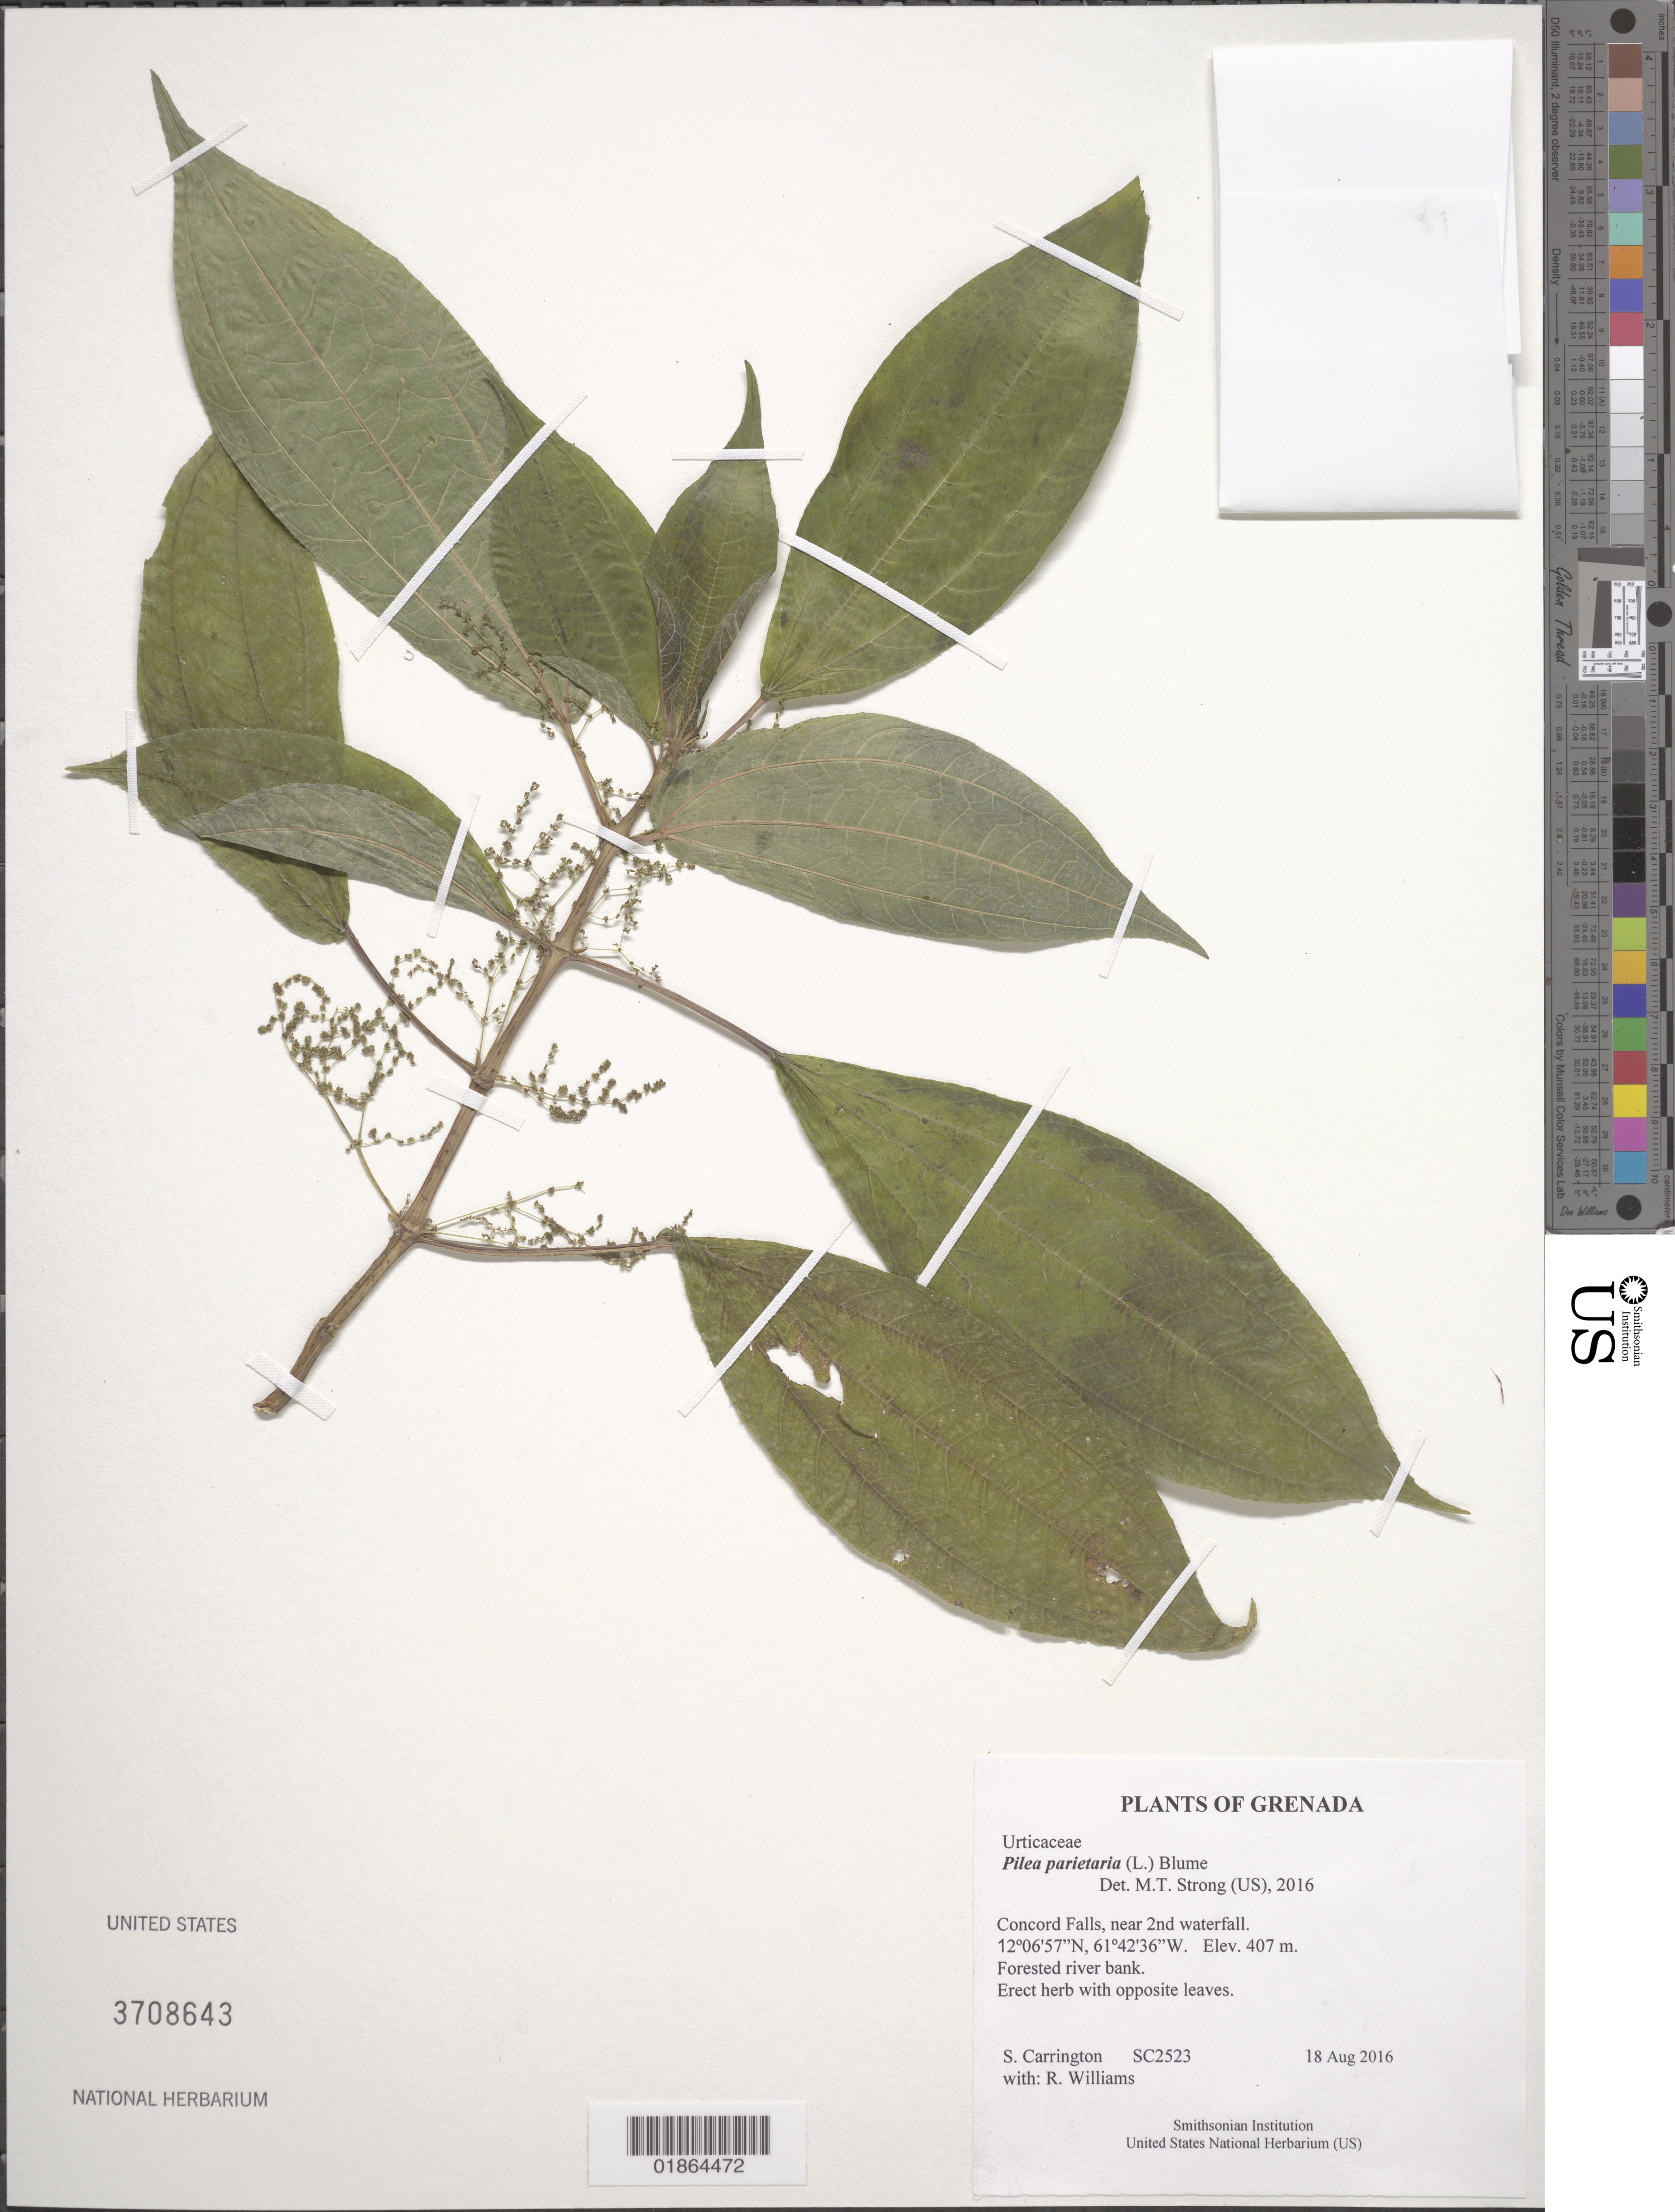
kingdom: Plantae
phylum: Tracheophyta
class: Magnoliopsida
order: Rosales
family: Urticaceae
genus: Pilea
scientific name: Pilea parietaria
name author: (L.) Blume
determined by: Strong, M. T., (US), Smithsonian Institution - National Museum of Natural History (UNITED STATES)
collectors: C. M. S. Carrington & R. Williams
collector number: SC2523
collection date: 2016-08-18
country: Grenada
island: Grenada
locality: Concord Falls, near 2nd waterfall.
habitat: Forested river bank.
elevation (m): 407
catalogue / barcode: US 3708643